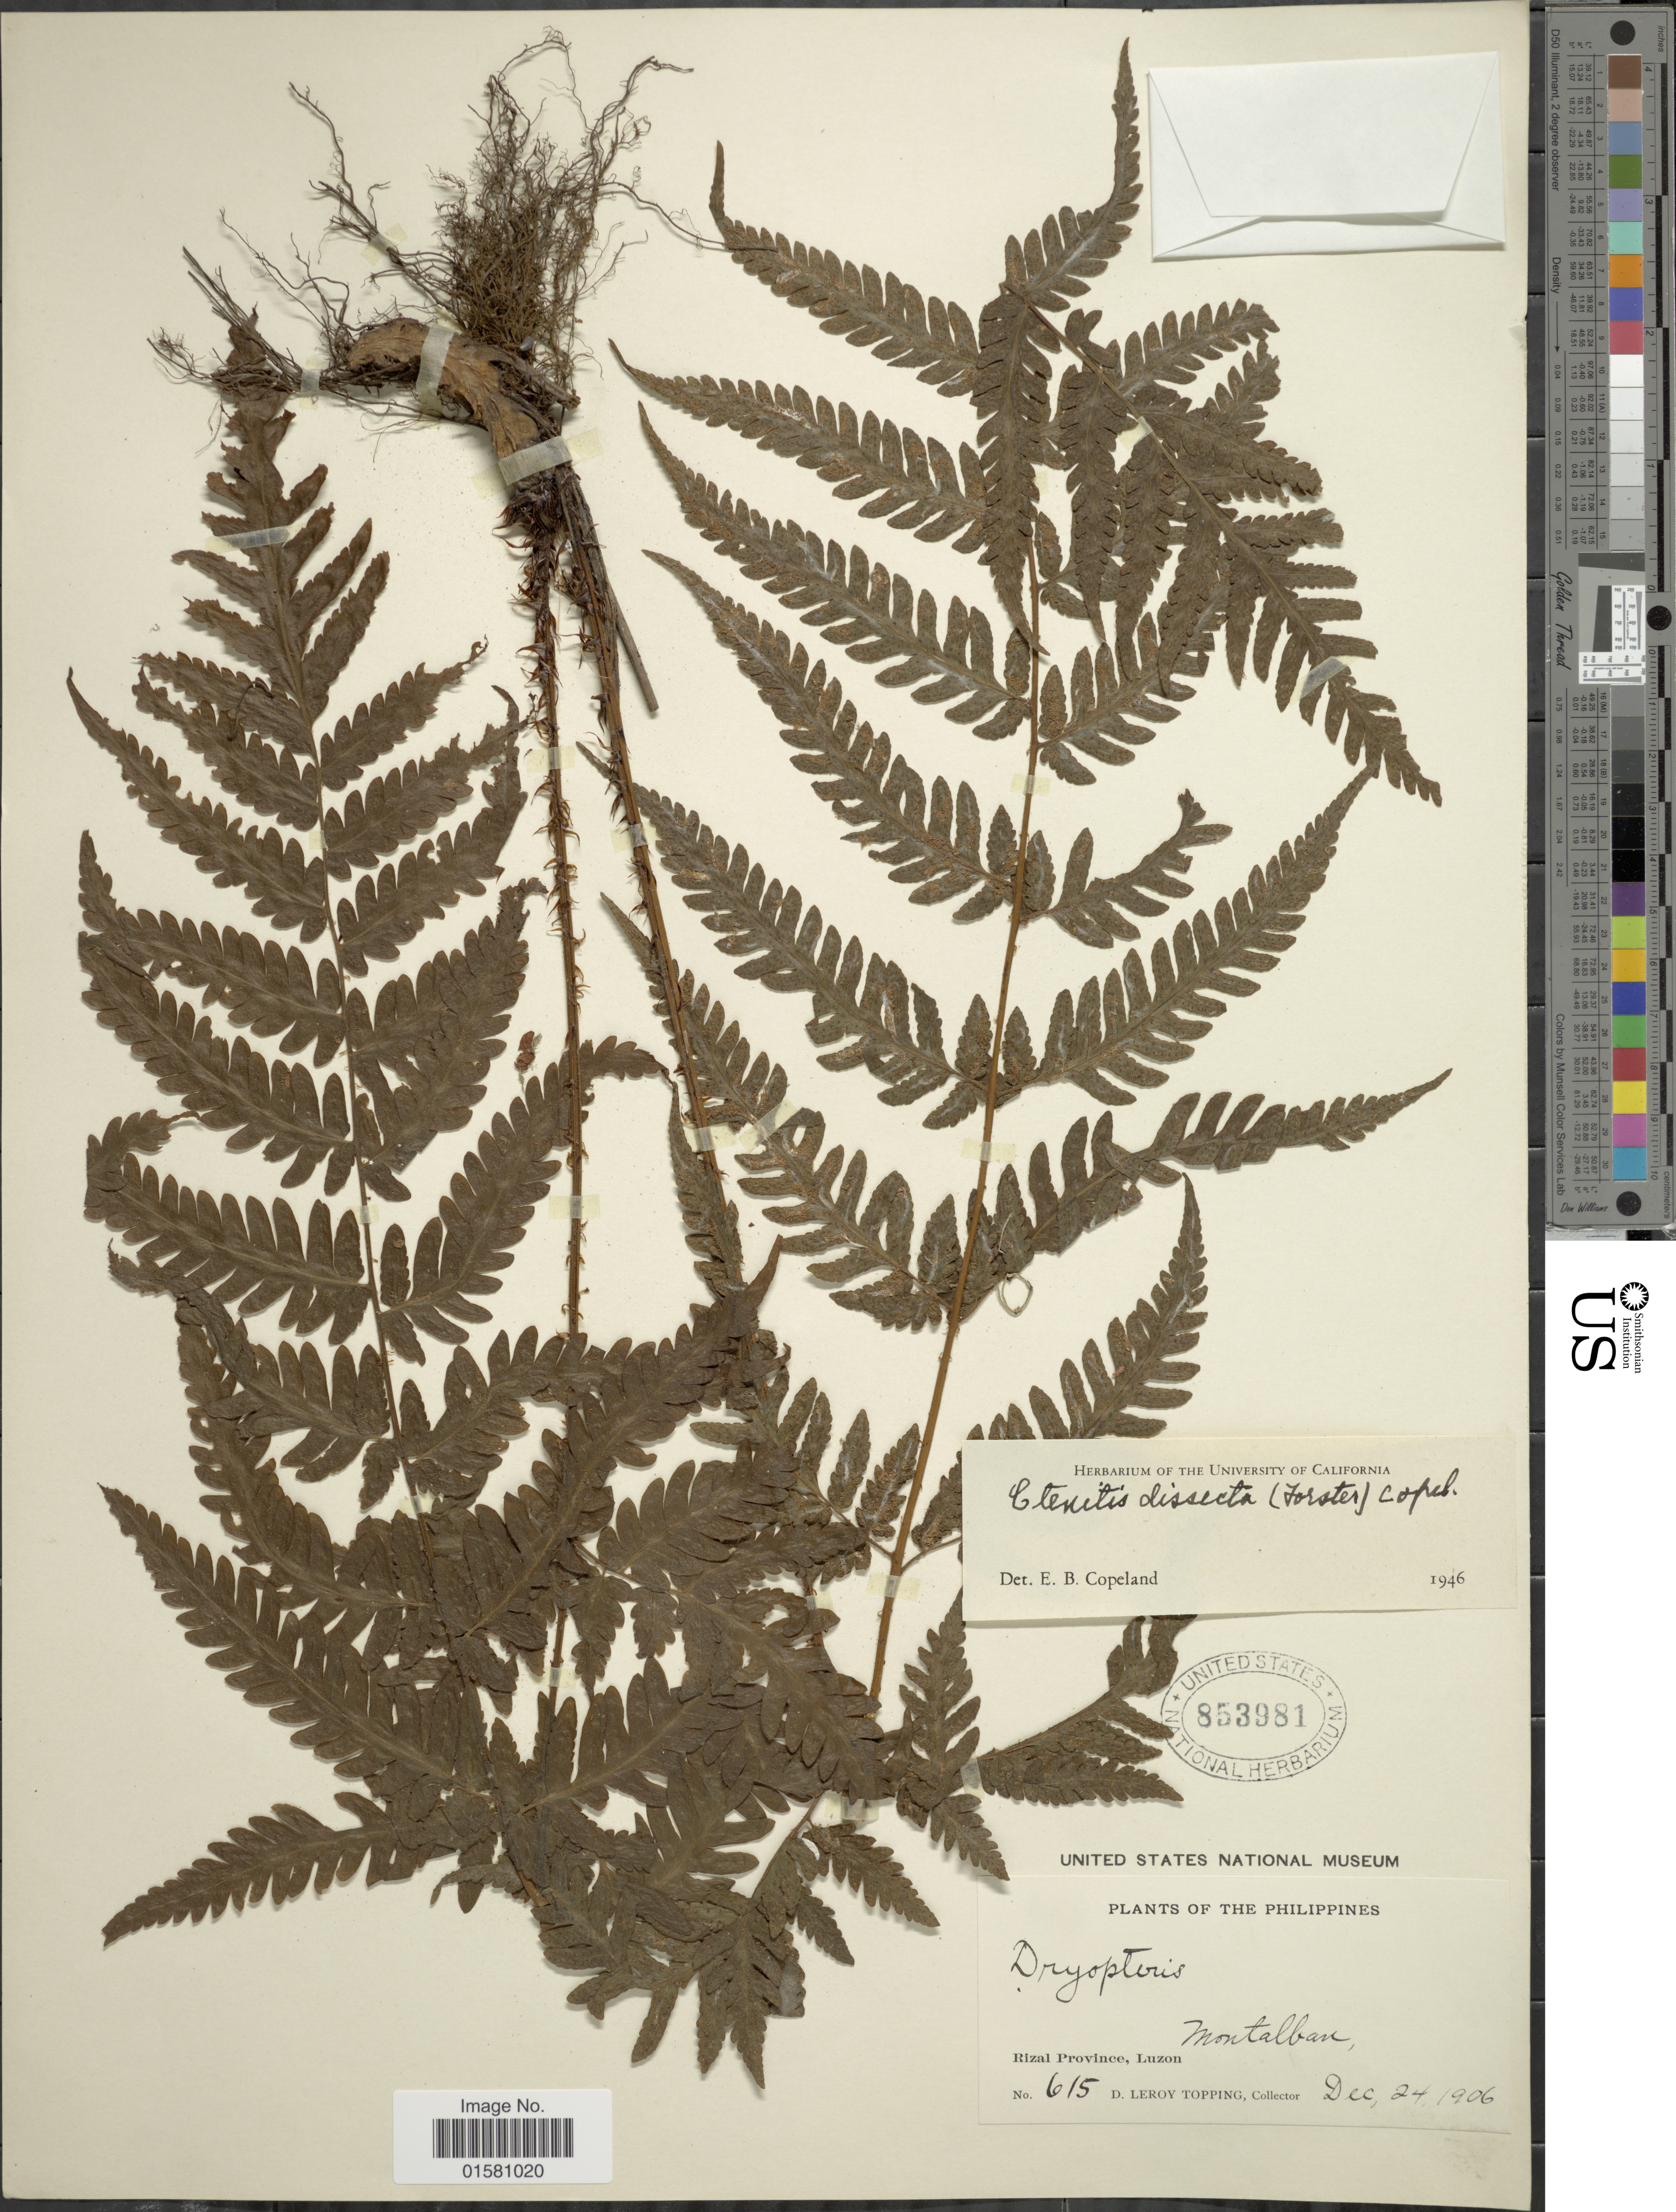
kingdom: Plantae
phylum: Tracheophyta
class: Polypodiopsida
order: Polypodiales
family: Tectariaceae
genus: Tectaria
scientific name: Tectaria dissecta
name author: (G. Forst.) Lellinger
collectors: D. L. Topping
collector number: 615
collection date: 1906-12-24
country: Philippines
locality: Montalban. Rizal Province, Luzon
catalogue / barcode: US 853981